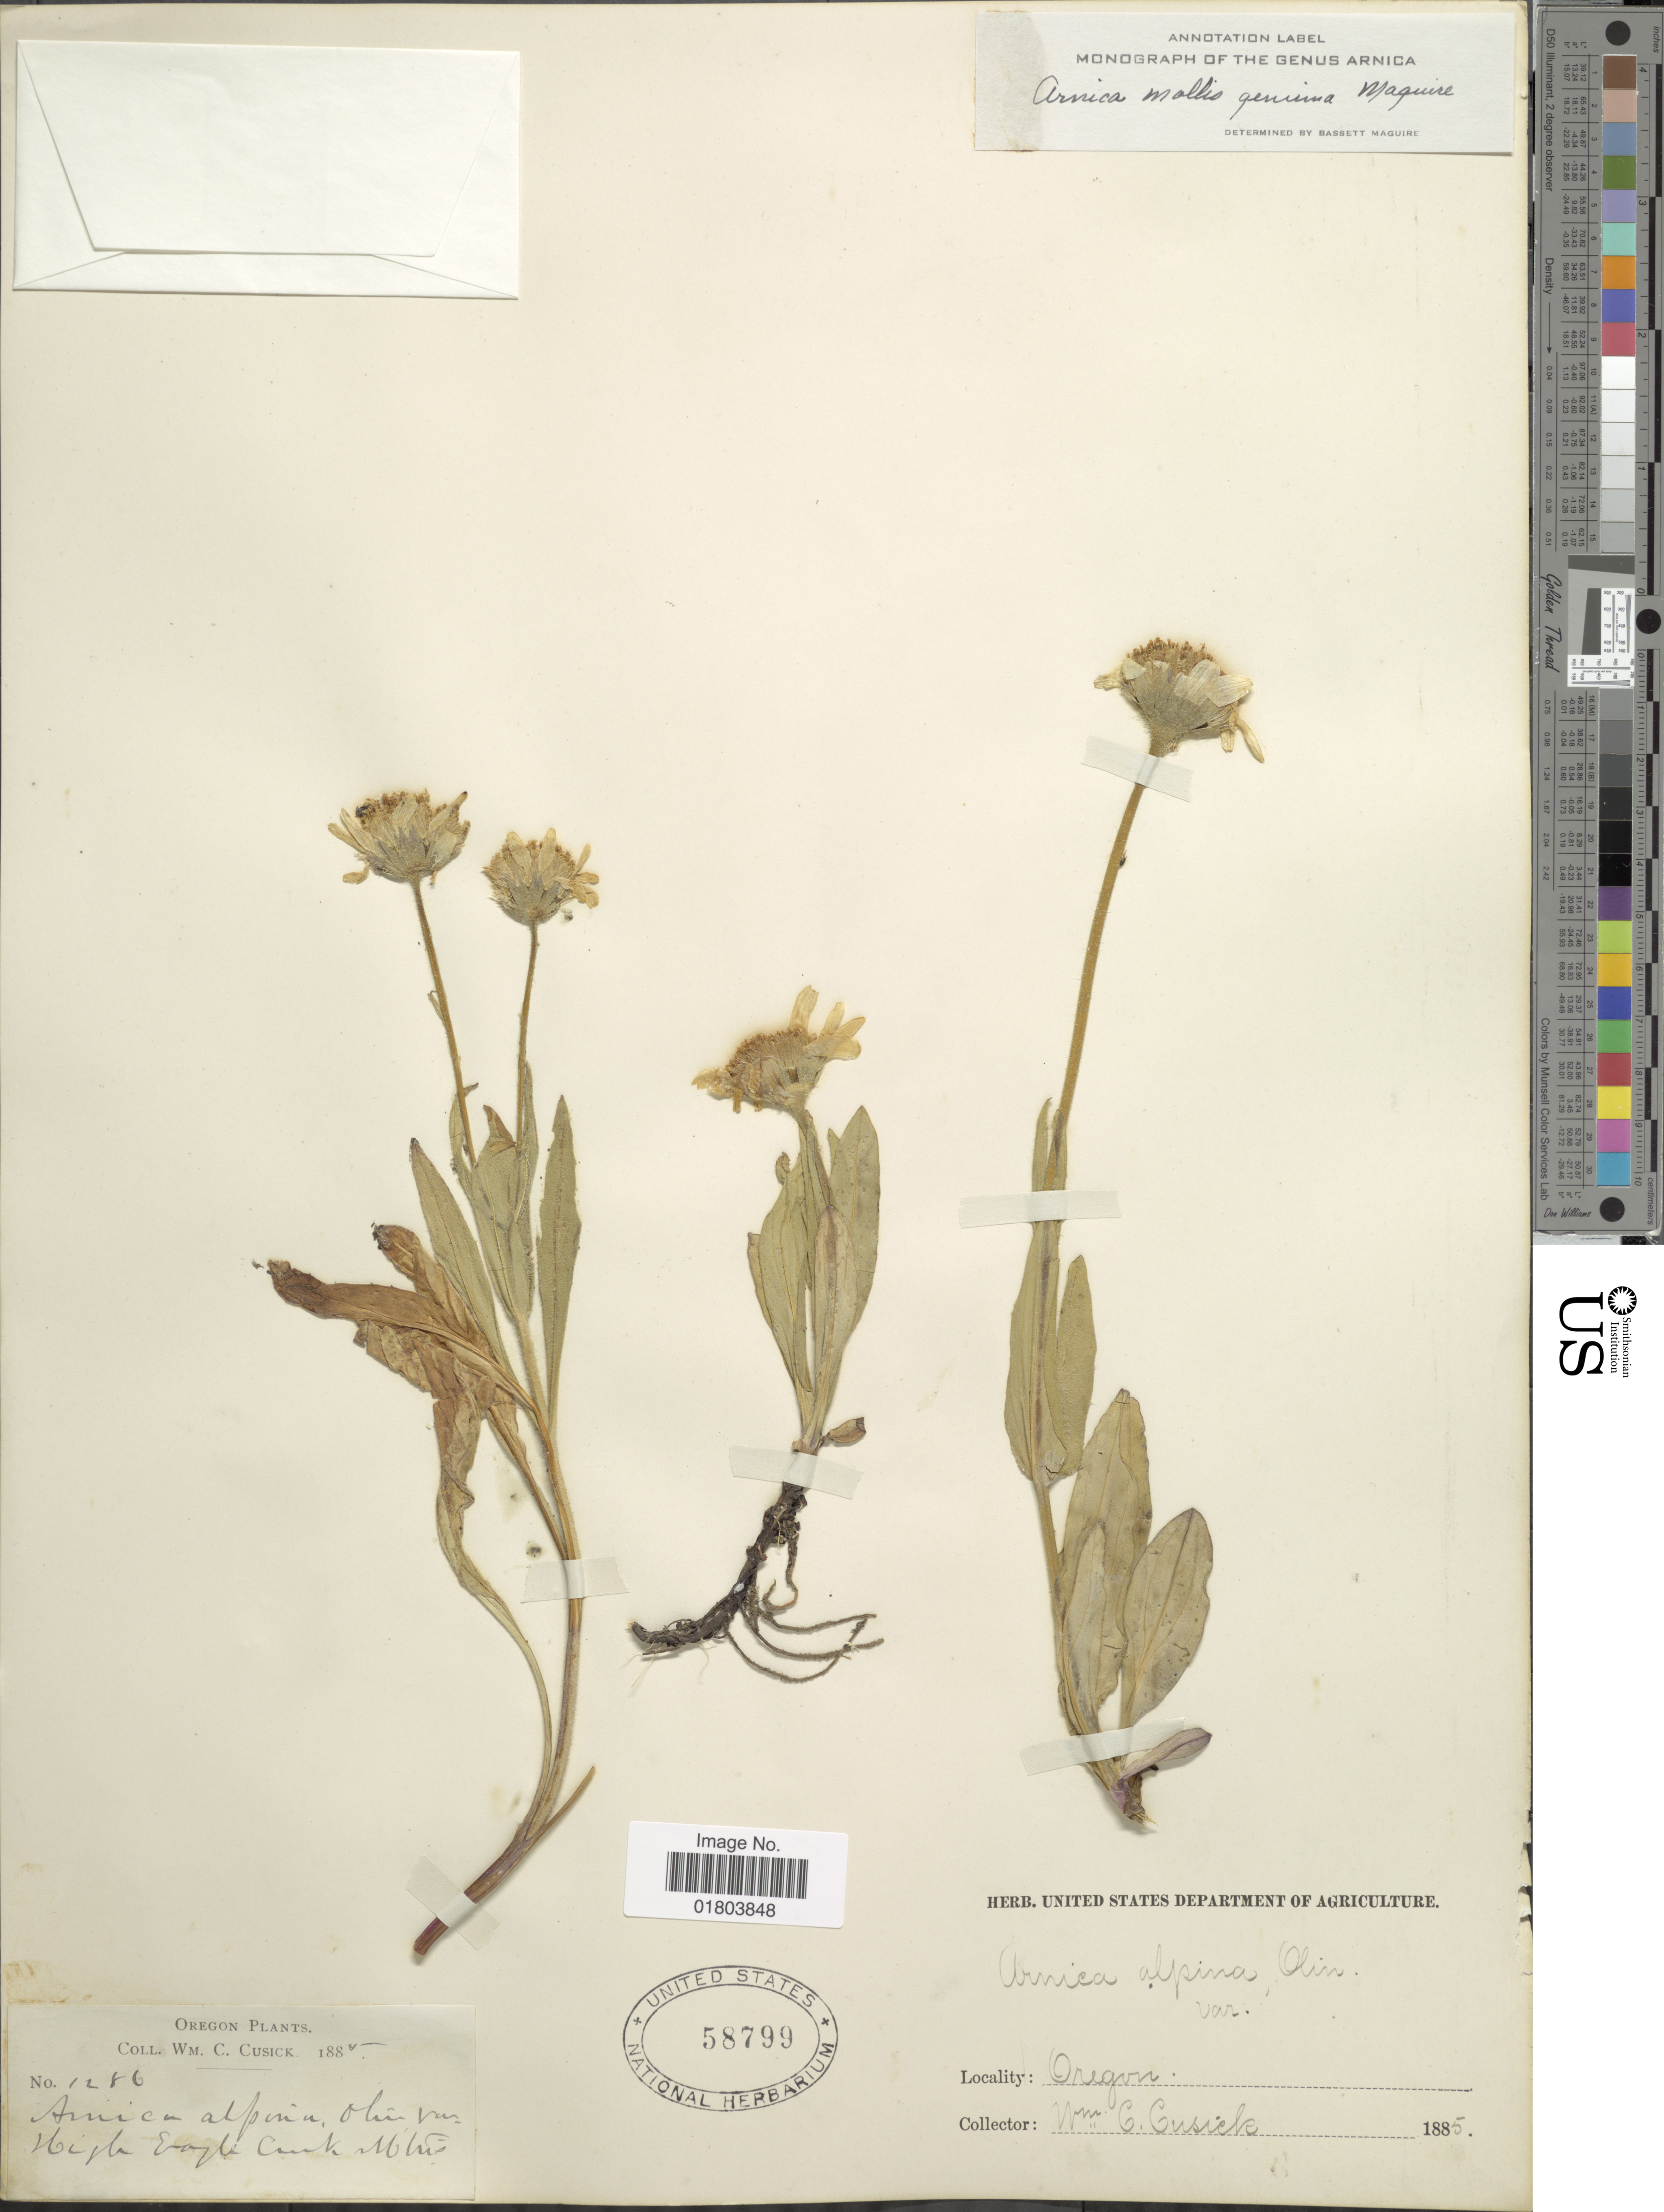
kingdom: Plantae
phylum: Tracheophyta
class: Magnoliopsida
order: Asterales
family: Asteraceae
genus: Arnica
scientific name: Arnica mollis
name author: Hook.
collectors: W. C. Cusick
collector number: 1286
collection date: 1885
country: United States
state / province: Oregon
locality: High Eagle Creek Mtns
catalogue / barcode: US 58799